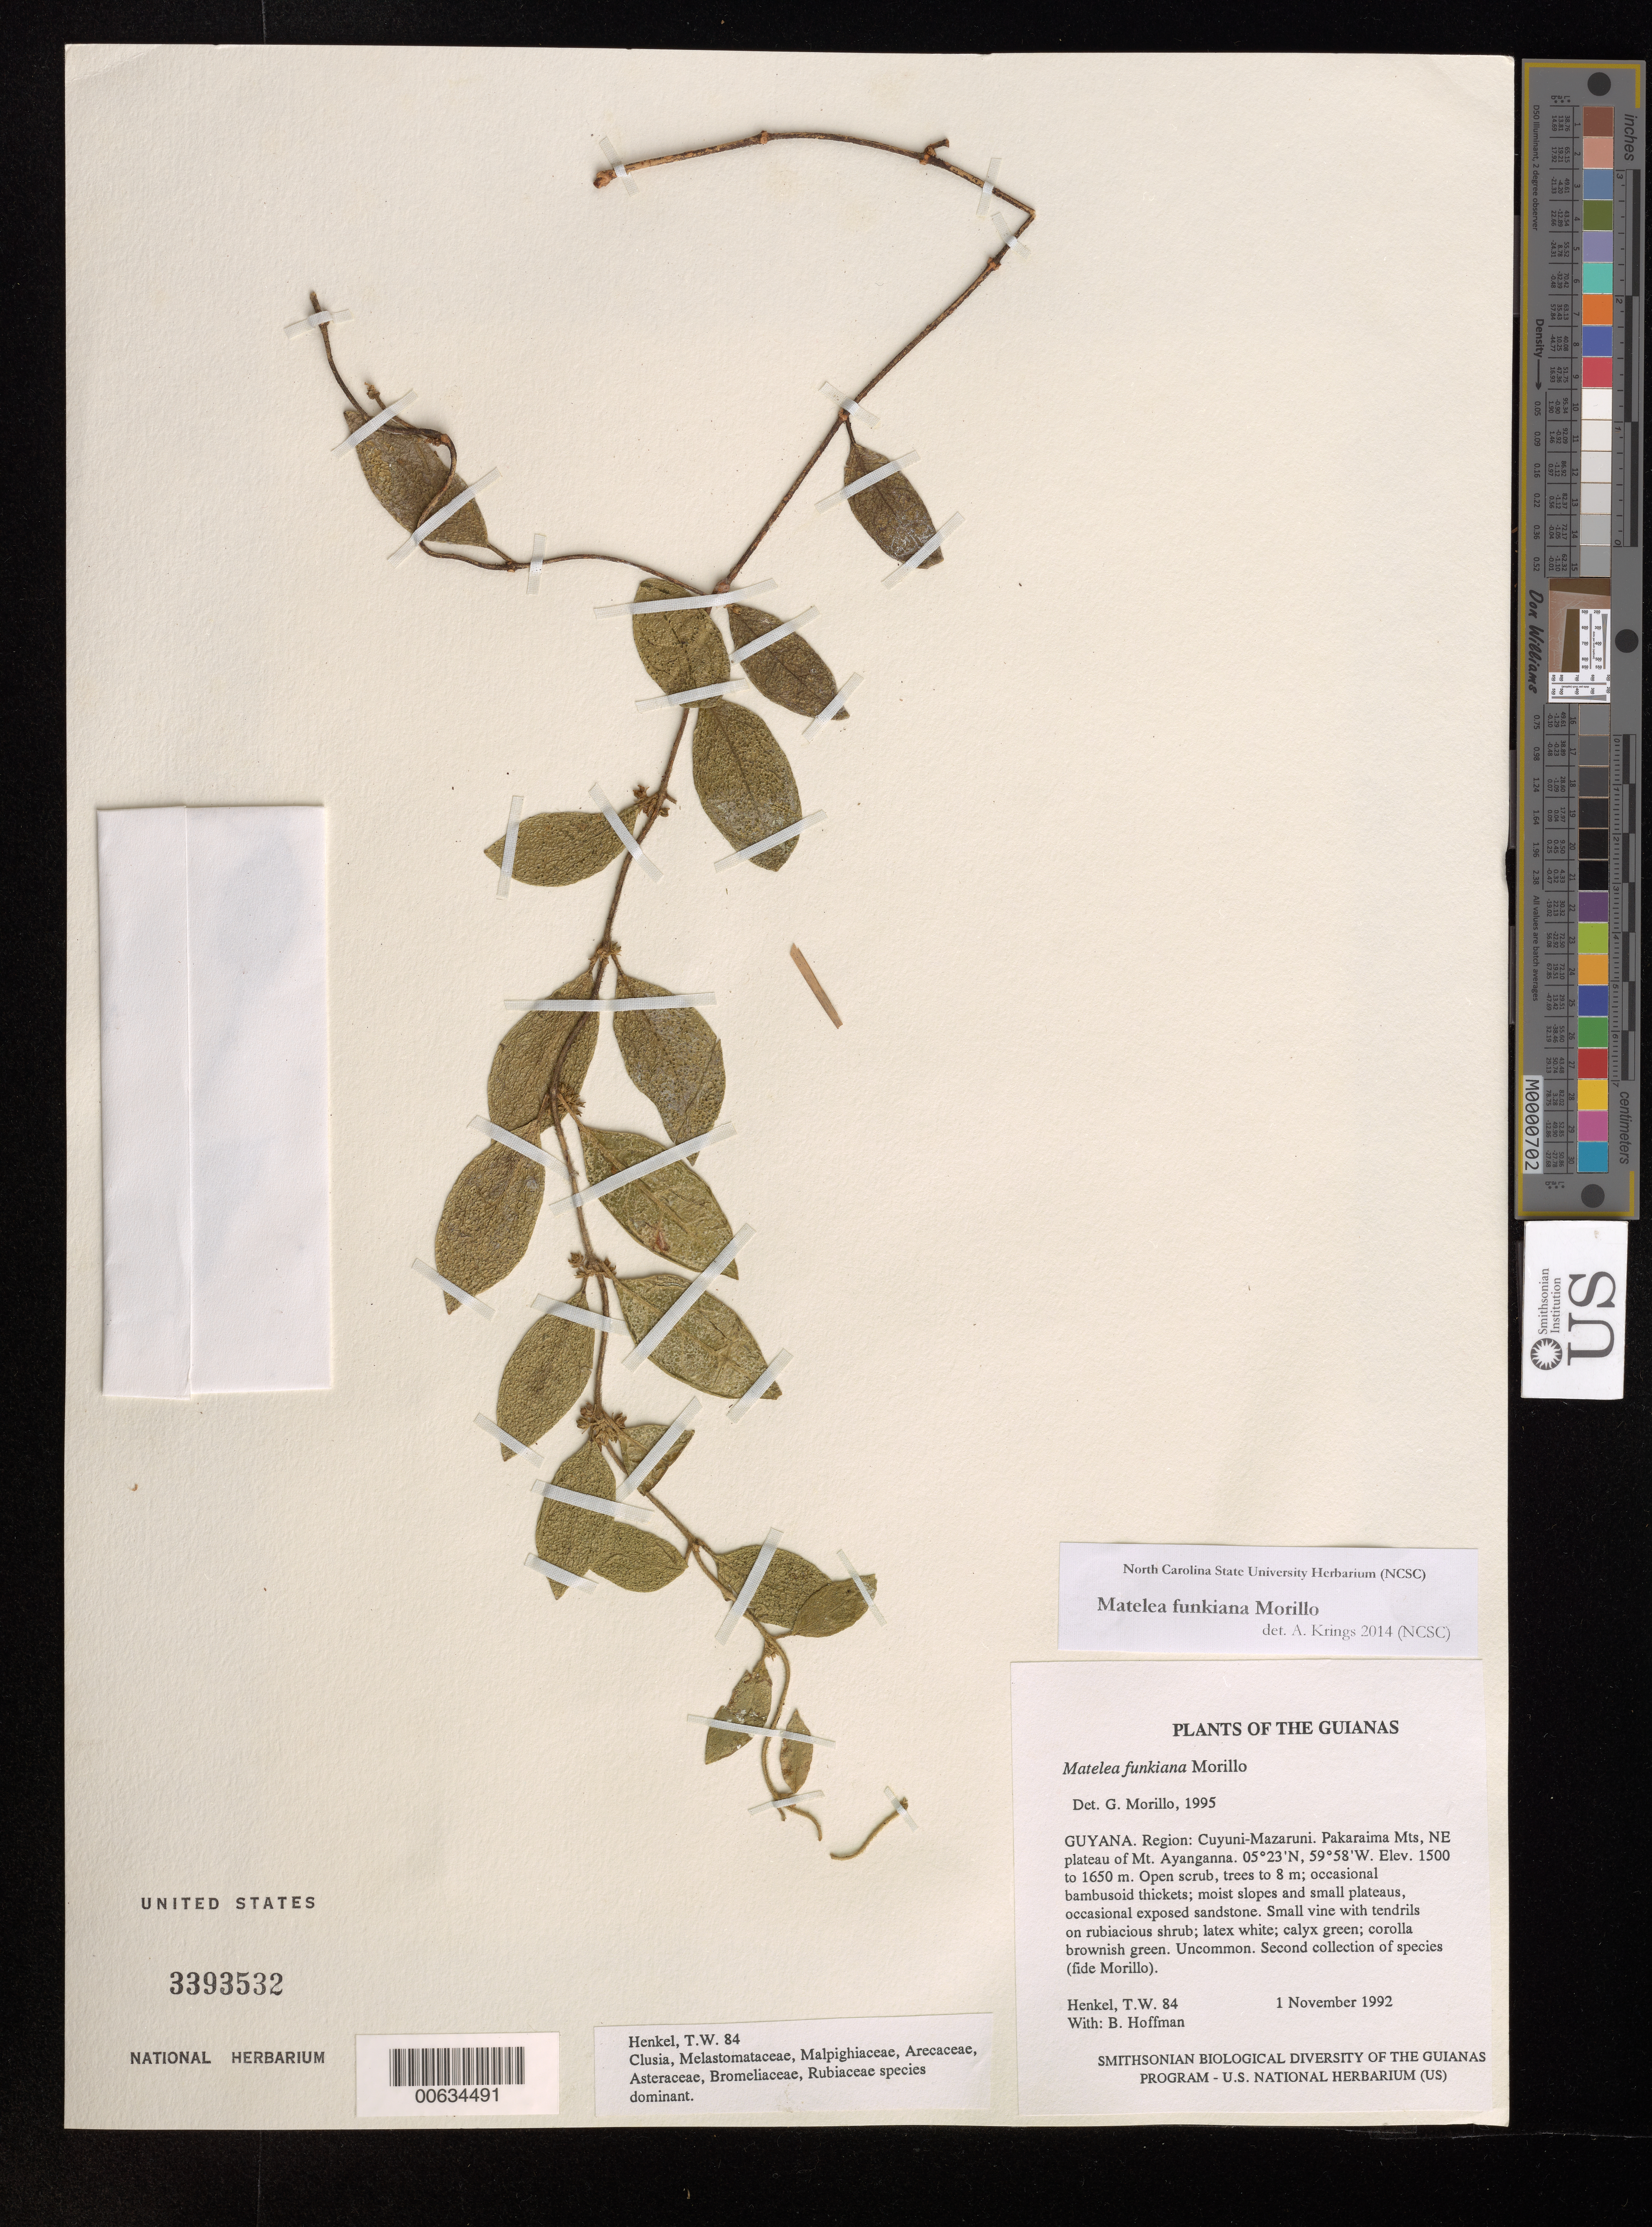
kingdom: Plantae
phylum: Tracheophyta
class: Magnoliopsida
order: Gentianales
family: Apocynaceae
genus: Matelea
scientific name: Matelea funkiana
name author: Morillo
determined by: Morillo, G. N.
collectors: T. Henkel & B. Hoffman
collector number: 84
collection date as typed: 1 November 1992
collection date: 1992-11-01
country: Guyana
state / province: Cuyuni-Mazaruni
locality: Pakaraima Mts, NE plateau of Mt. Ayanganna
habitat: Open scrub, trees to 8 m; occasional bambusoid thickets; moist slopes and small plateaus, occasional exposed sandstone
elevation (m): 1500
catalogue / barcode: US 3393532